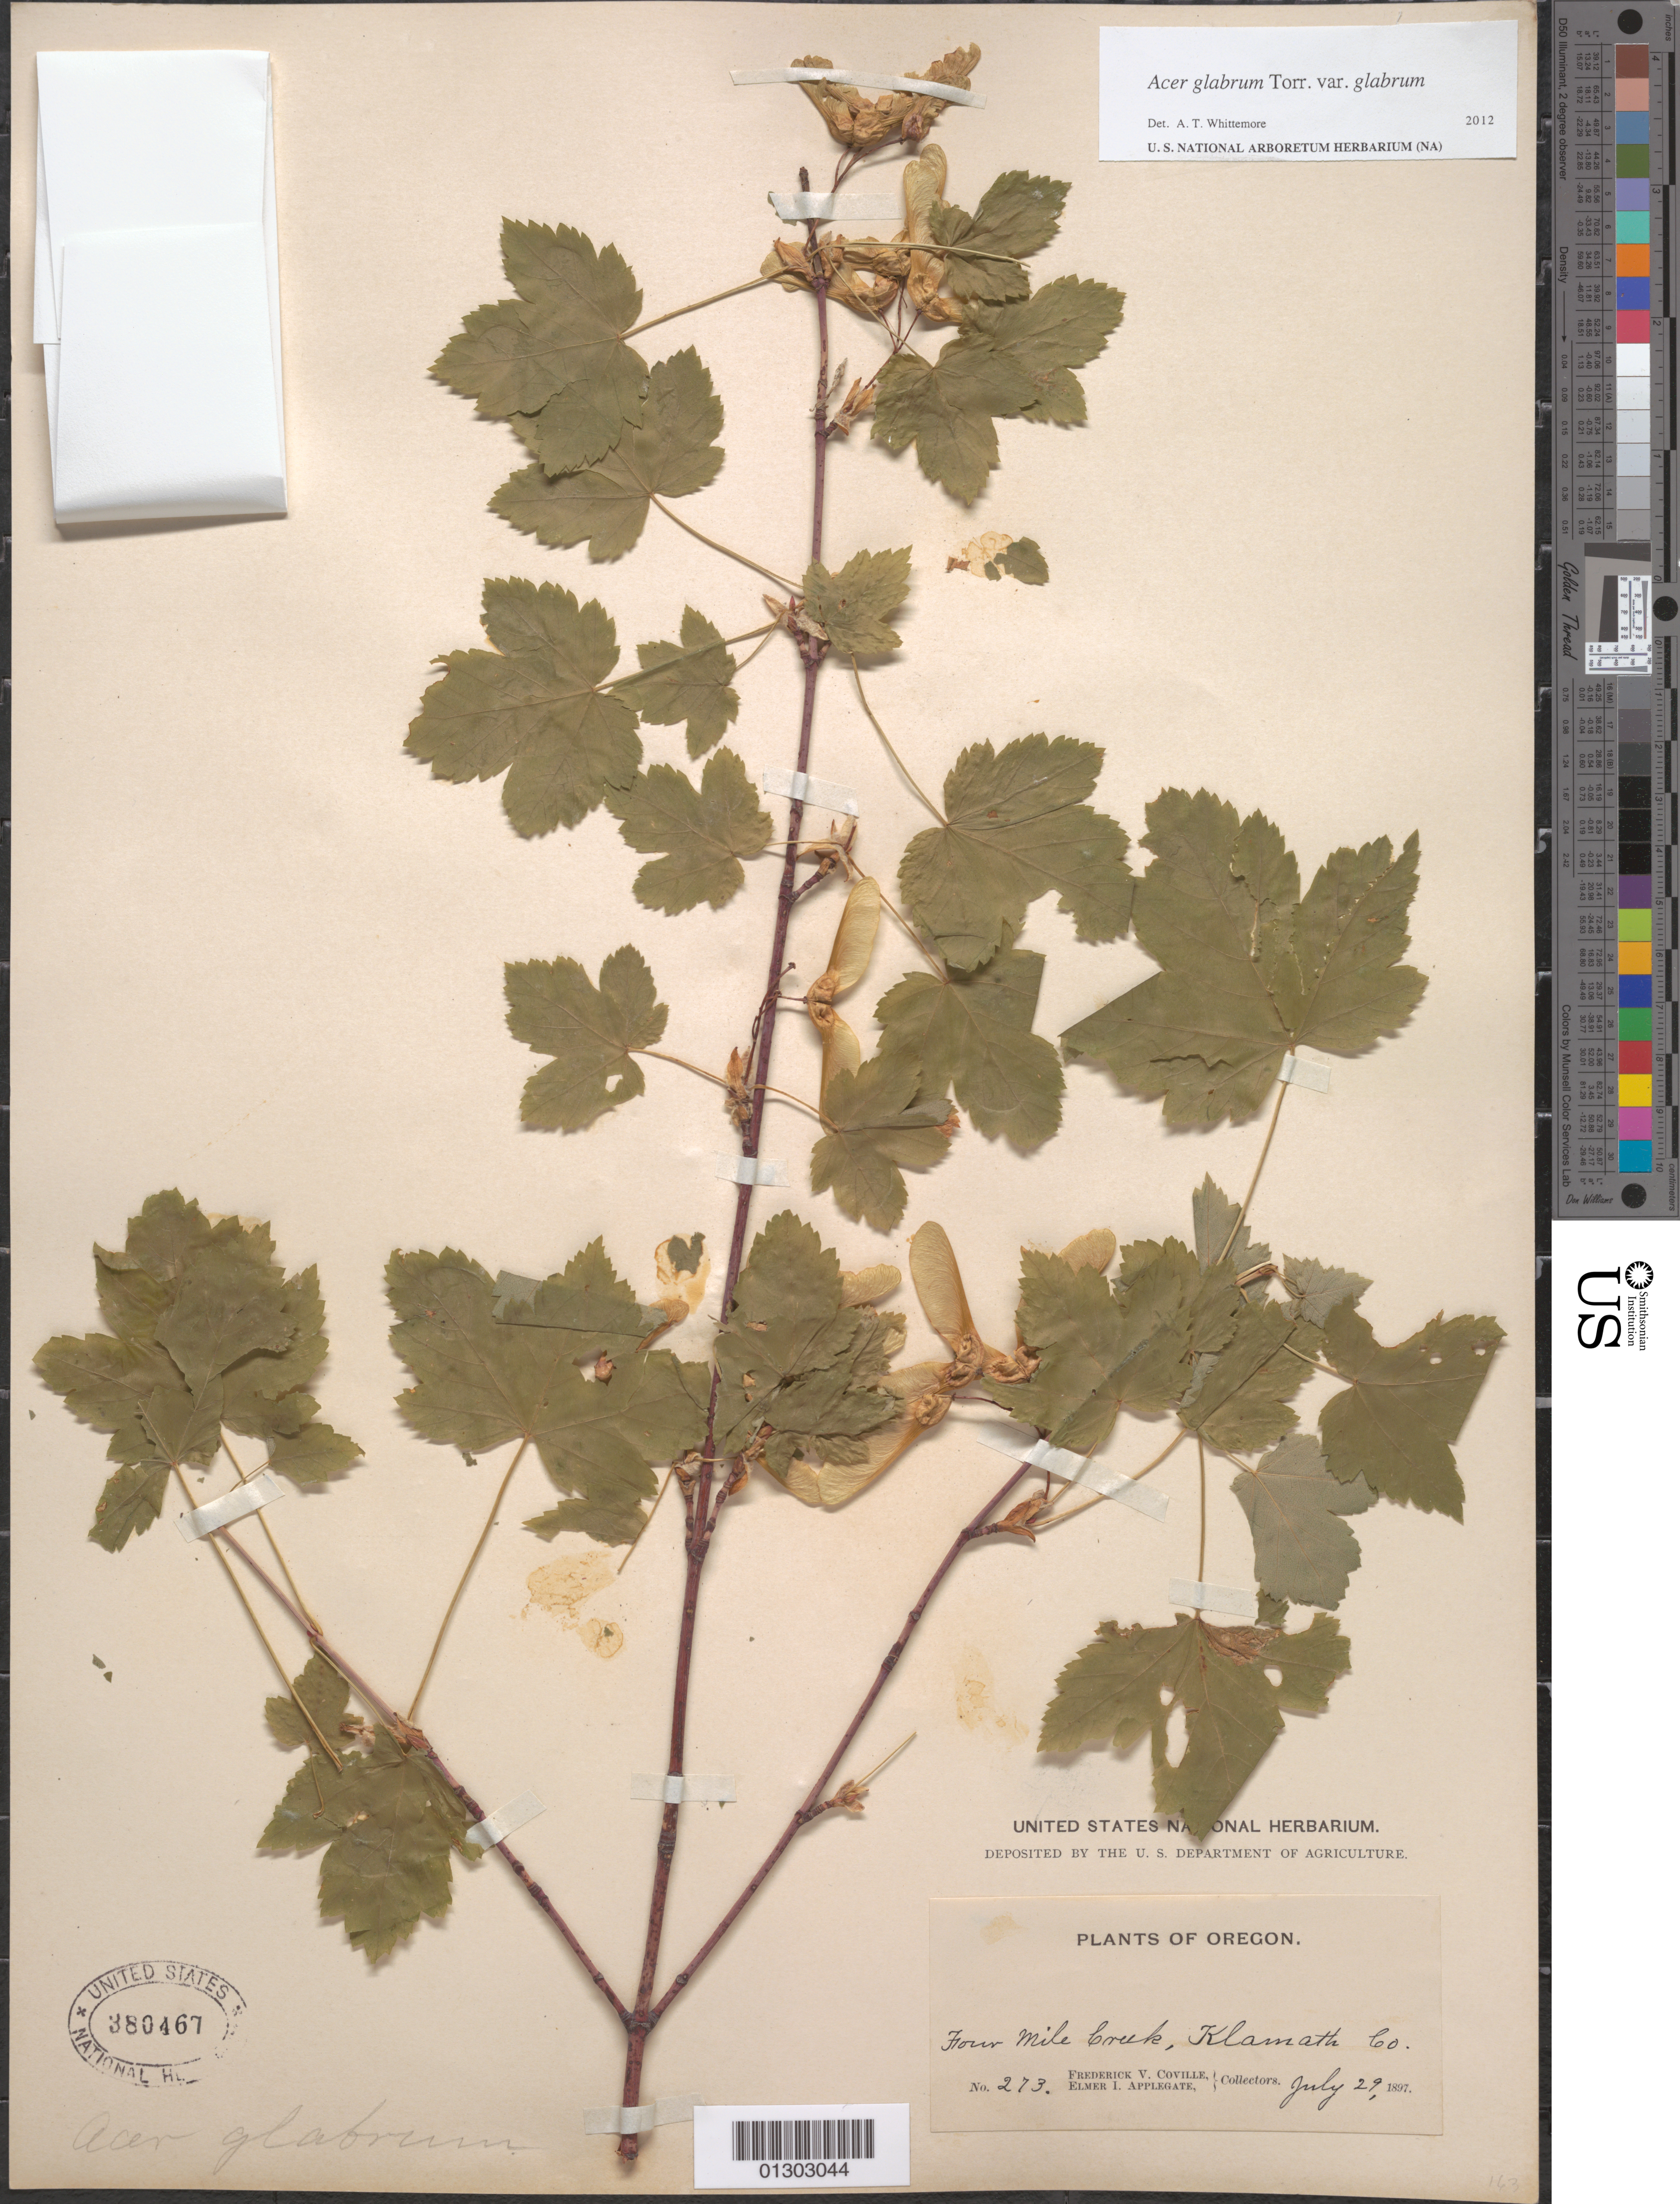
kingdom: Plantae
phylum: Tracheophyta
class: Magnoliopsida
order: Sapindales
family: Sapindaceae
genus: Acer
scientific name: Acer glabrum var. glabrum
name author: Torr.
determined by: Whittemore, A. T.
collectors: F. V. Coville & E. I. Applegate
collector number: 273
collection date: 1897-07-29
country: United States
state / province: Oregon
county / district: Klamath County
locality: Klamath County, Four Mile Creek.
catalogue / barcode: US 380467